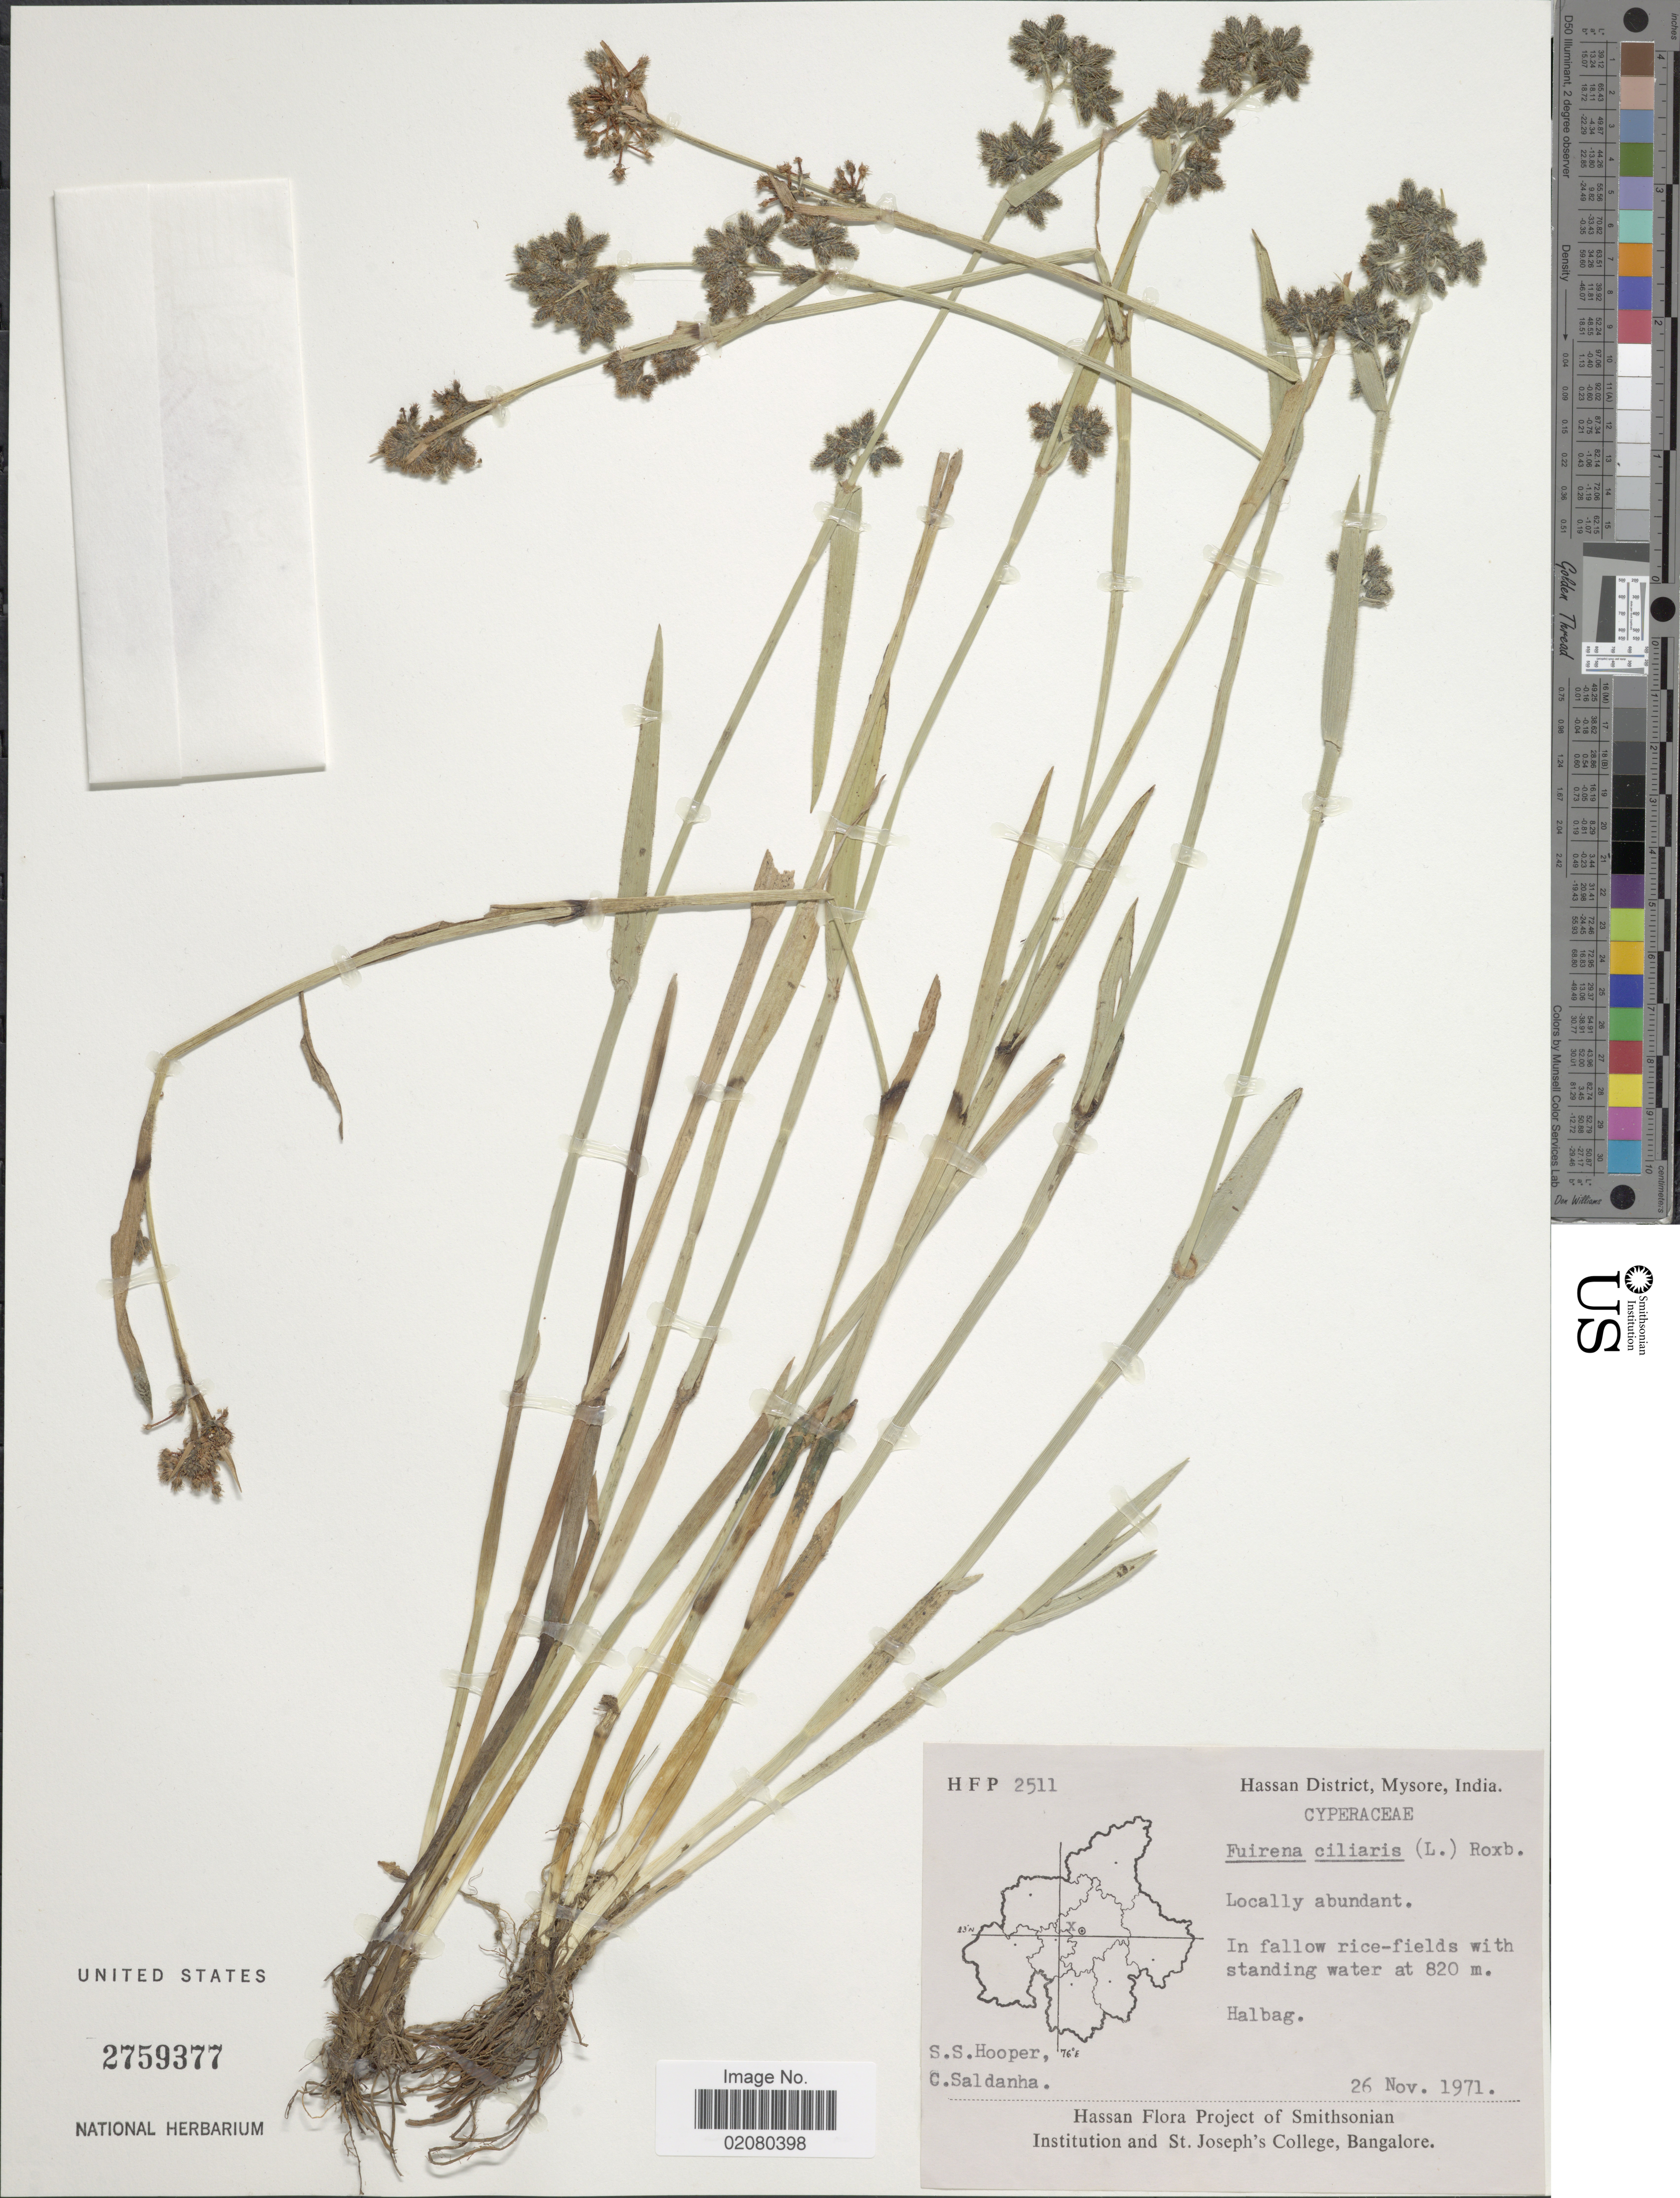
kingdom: Plantae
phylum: Tracheophyta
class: Liliopsida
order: Poales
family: Cyperaceae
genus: Fuirena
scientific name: Fuirena ciliaris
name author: (L.) Roxb.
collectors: S. S. Hooper & C. Saldanha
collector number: HFP 2511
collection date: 1971-11-26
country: India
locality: Hassan District, Mysore, India, in fallow rice-fields with standing water, Halbag.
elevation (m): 820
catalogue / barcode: US 2759377